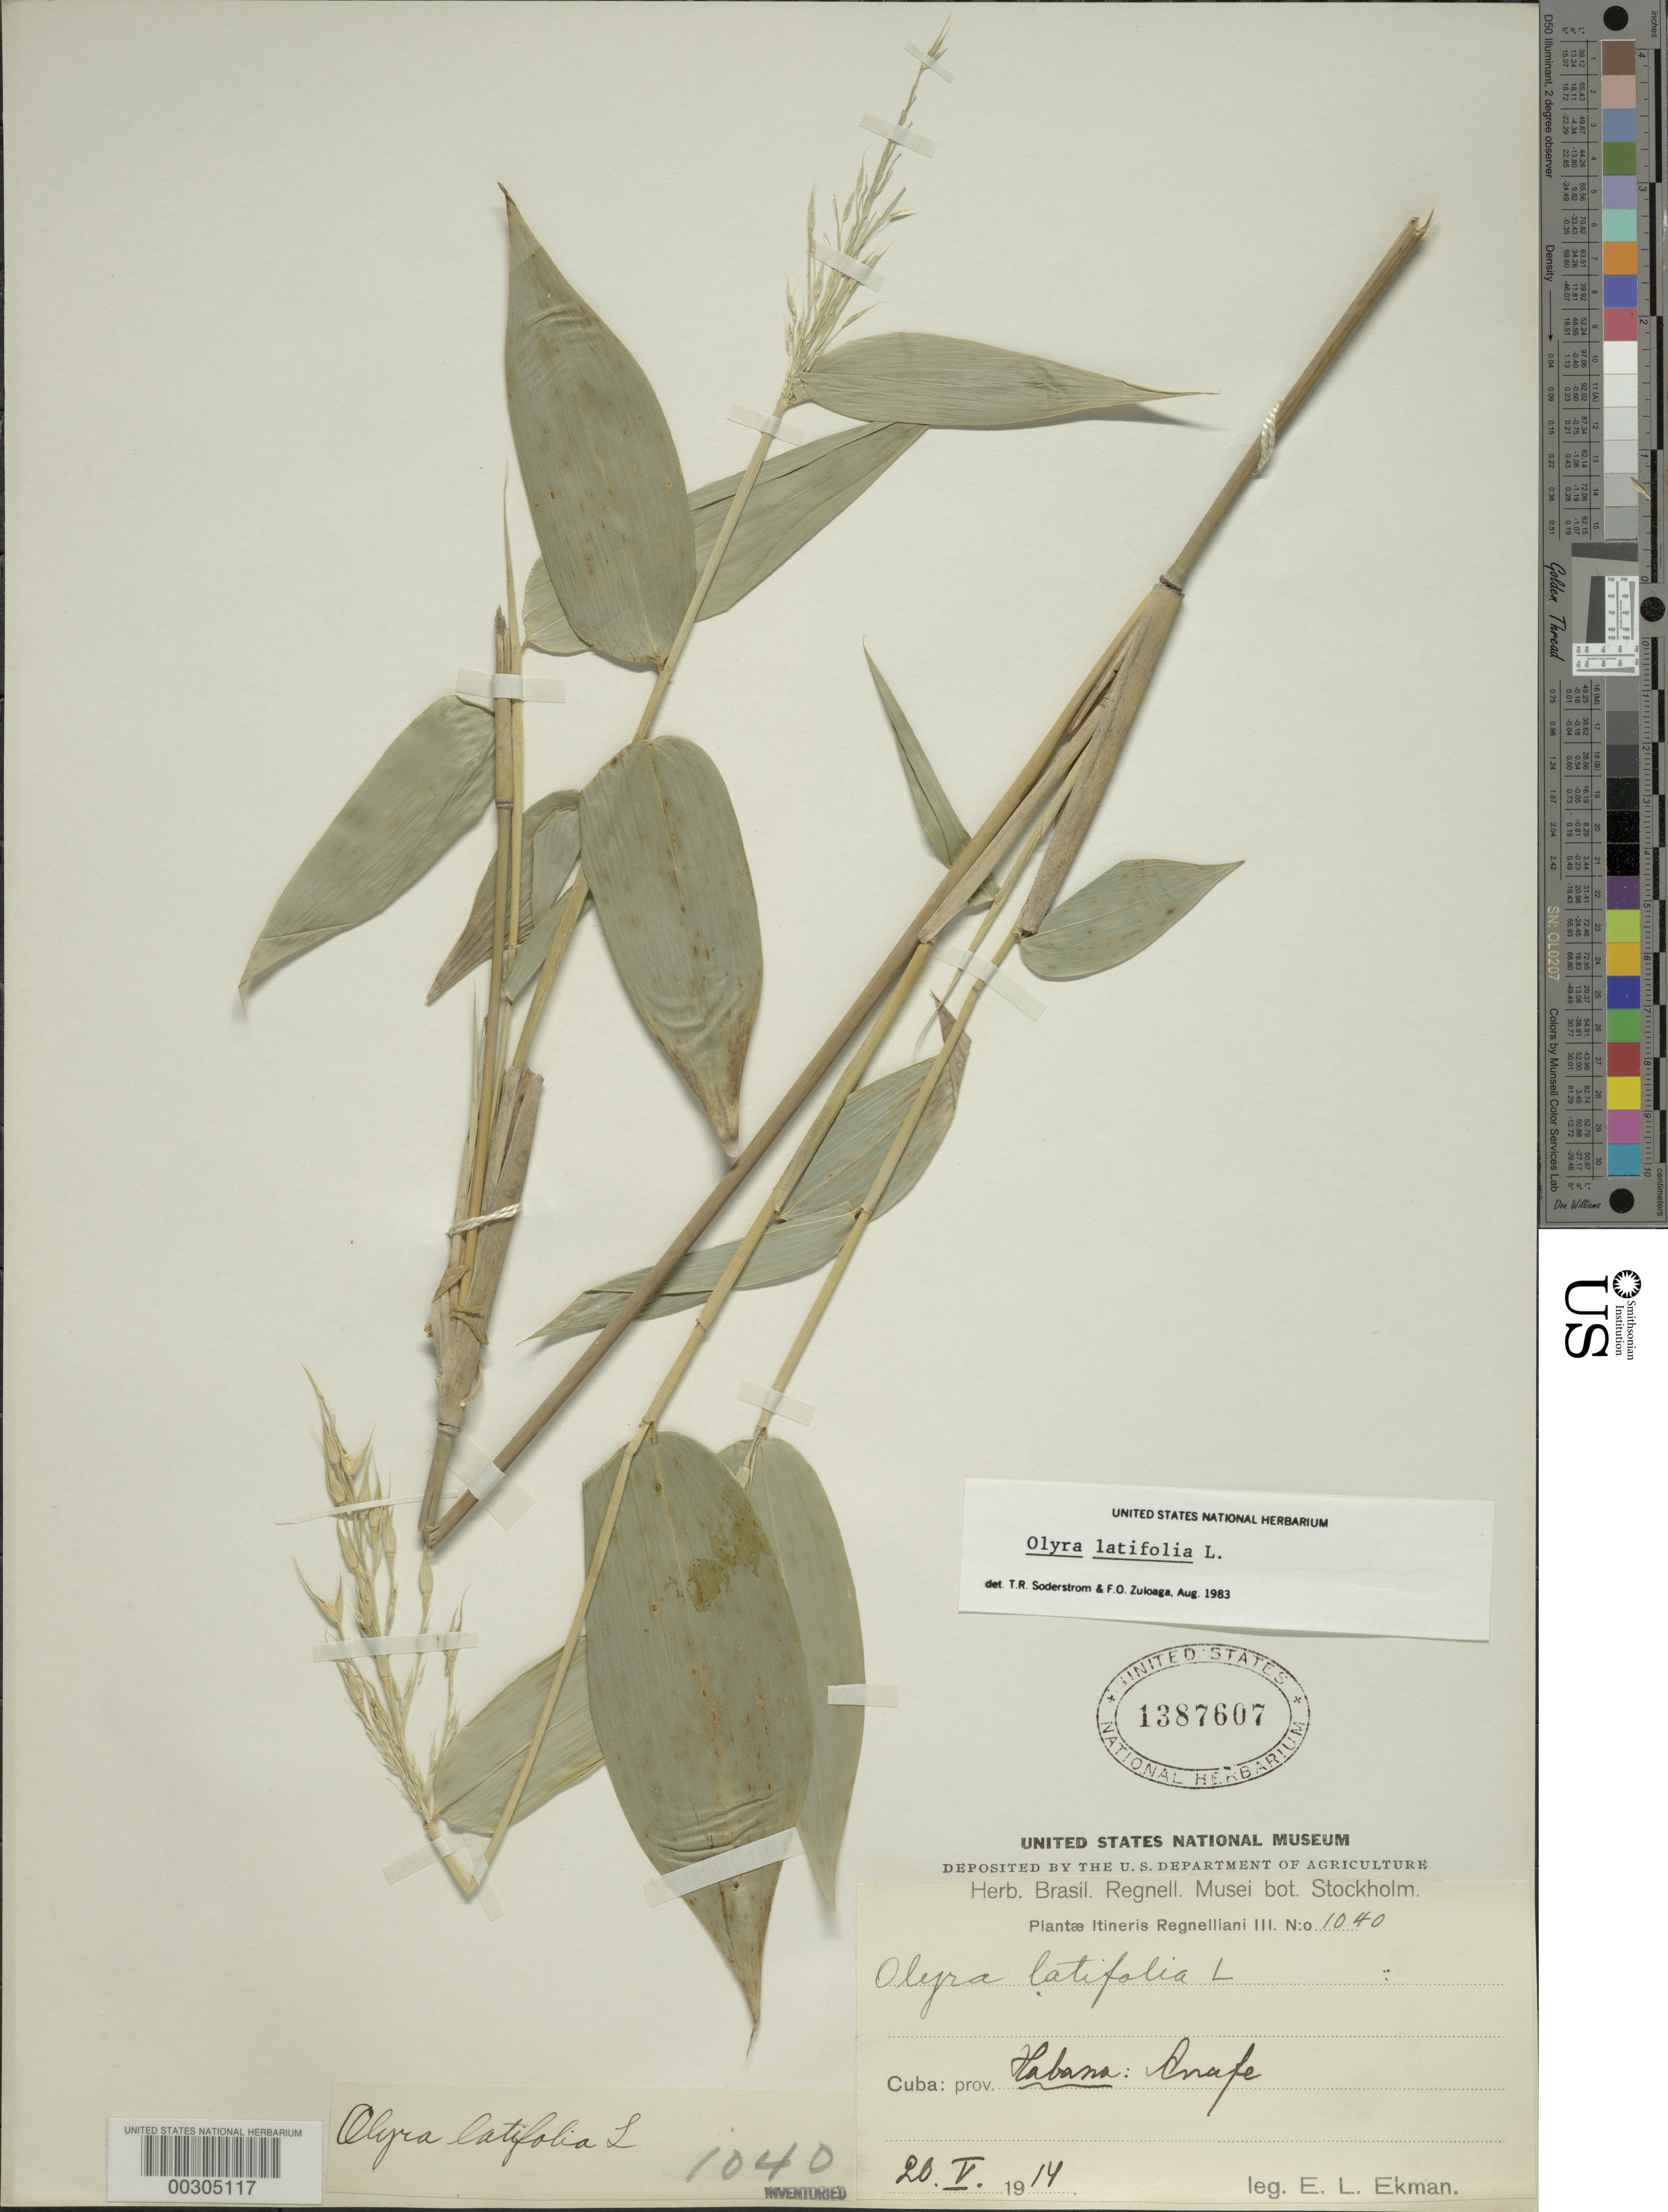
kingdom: Plantae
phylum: Tracheophyta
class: Liliopsida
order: Poales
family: Poaceae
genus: Olyra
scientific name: Olyra latifolia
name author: L.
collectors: E. L. Ekman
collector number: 1040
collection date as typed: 20 May 1914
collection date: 1914-05-20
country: Cuba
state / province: La Habana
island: Greater Antilles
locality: Anafi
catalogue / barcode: US 1387607